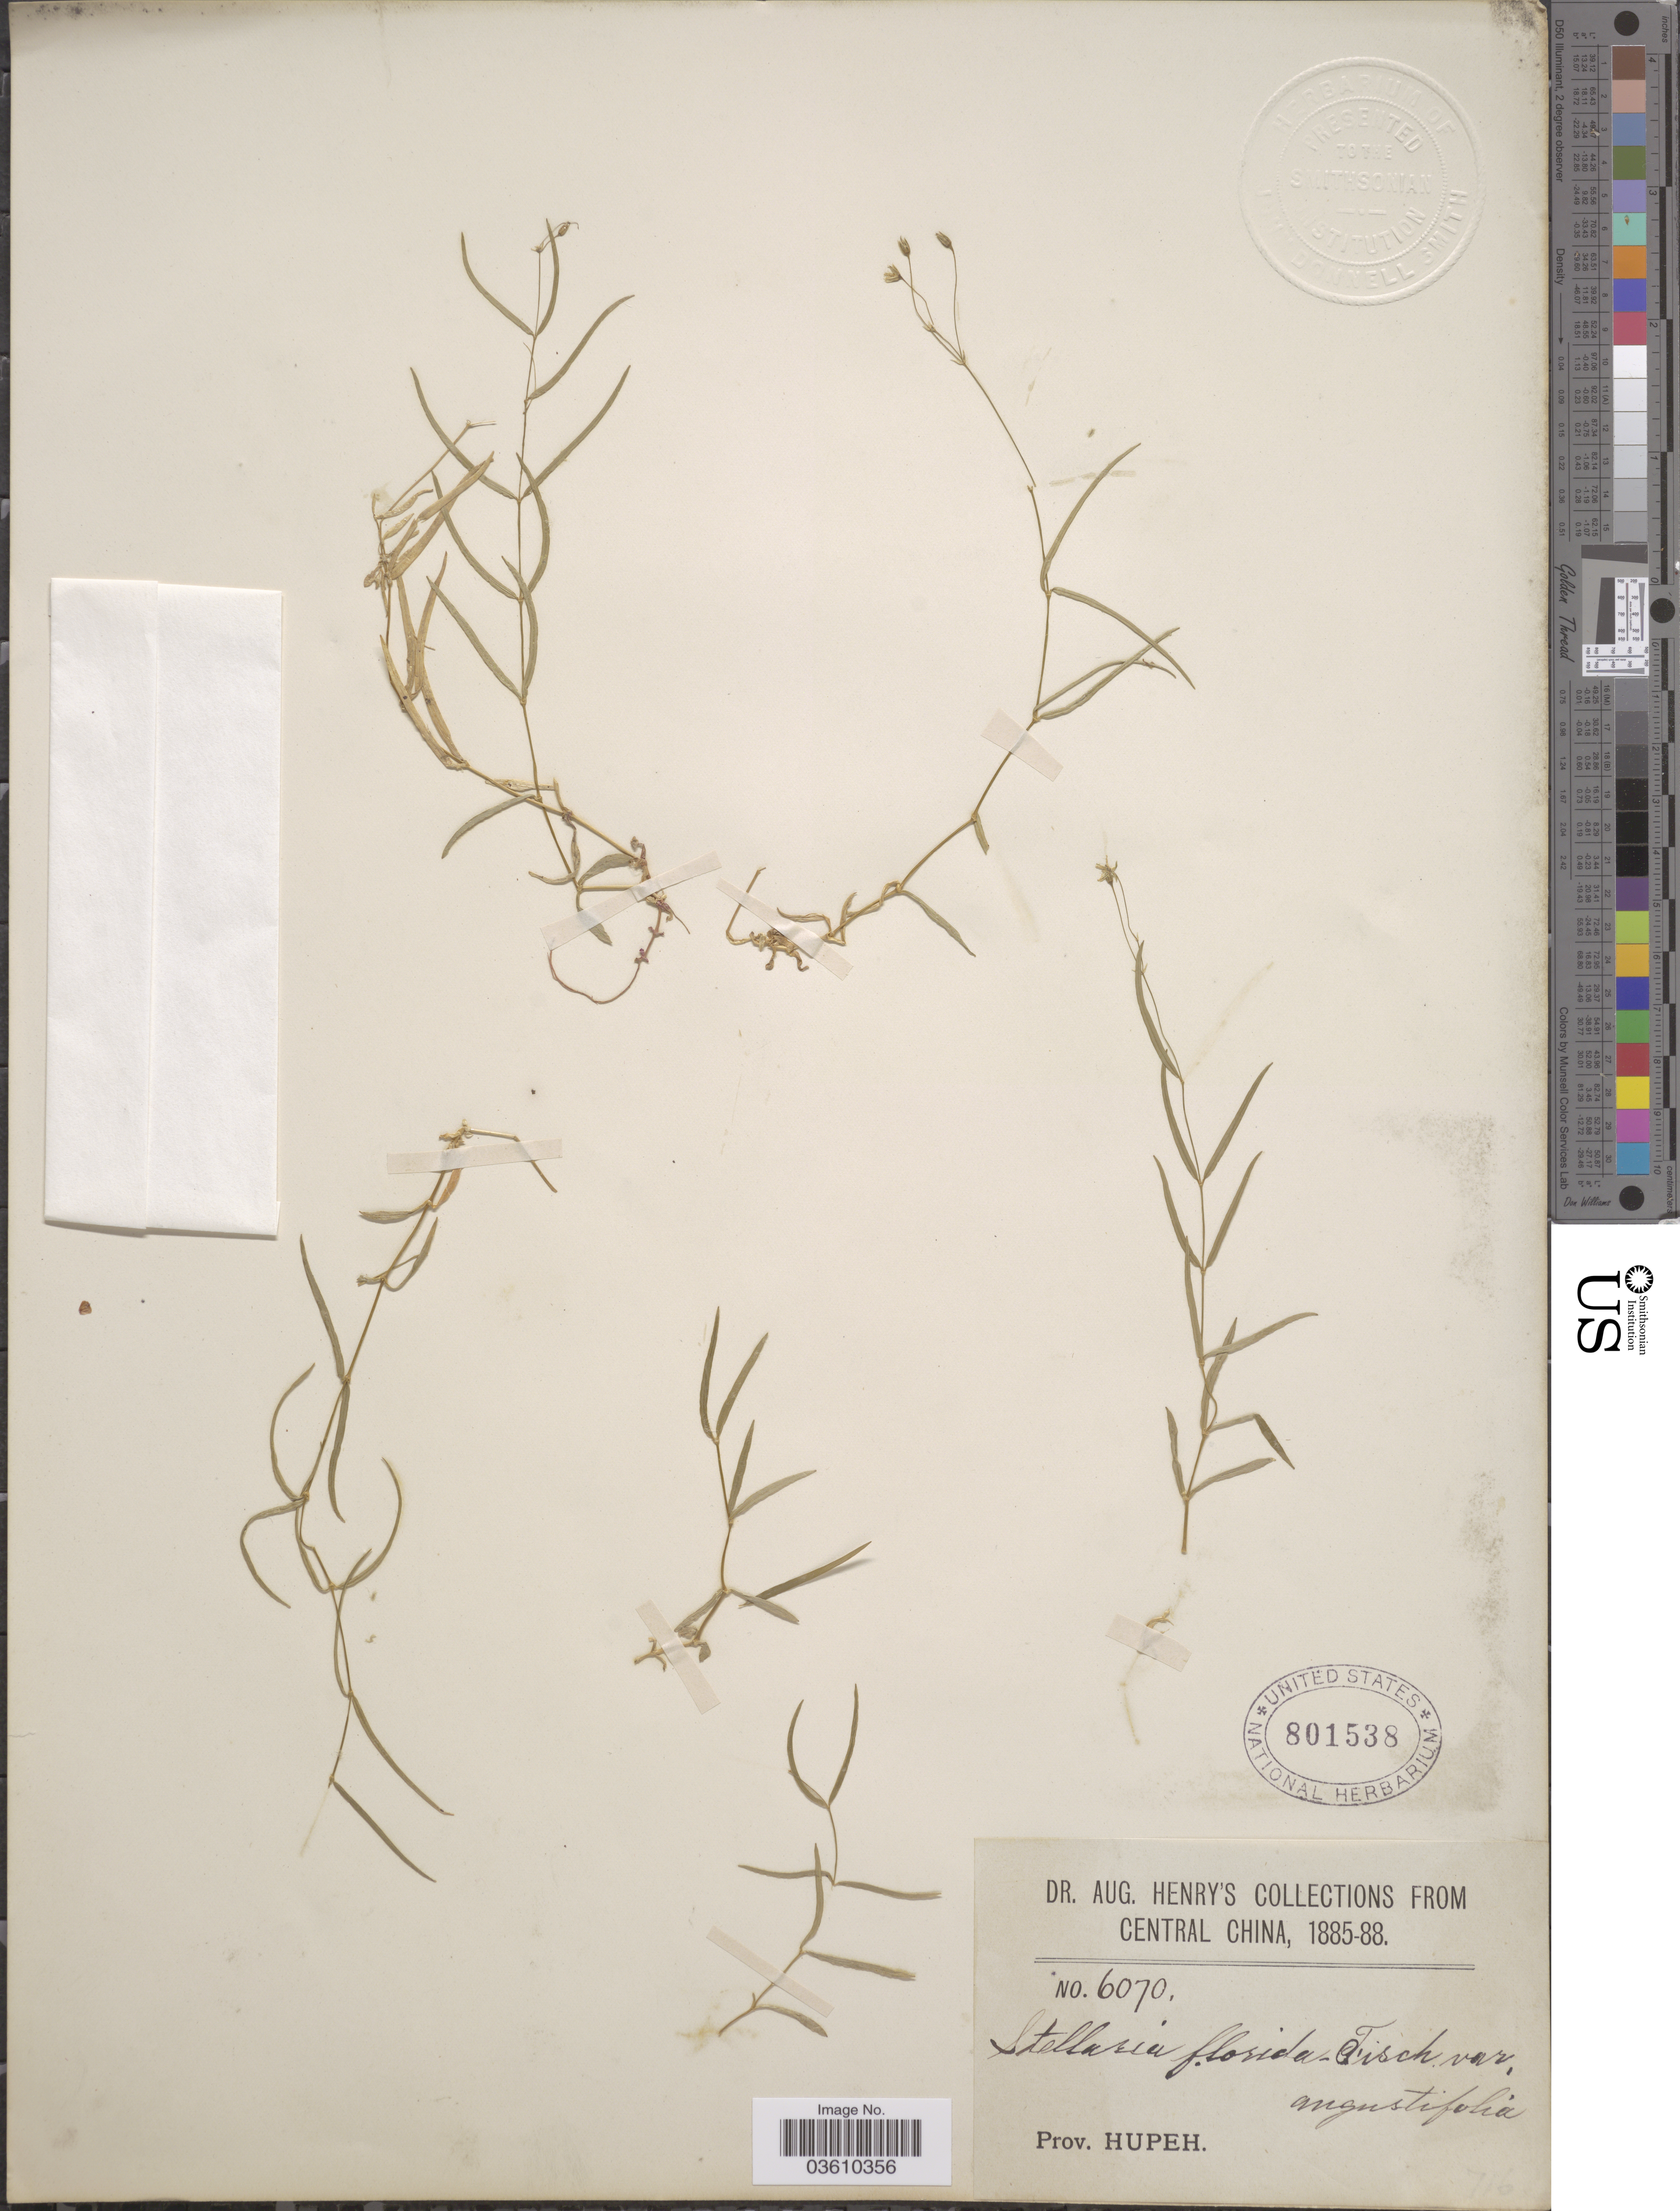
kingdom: Plantae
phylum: Tracheophyta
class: Magnoliopsida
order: Caryophyllales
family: Caryophyllaceae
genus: Stellaria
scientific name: Stellaria florida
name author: Fisch.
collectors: A. Henry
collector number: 6070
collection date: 1885/1888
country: China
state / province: Hubei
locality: Central China. Prov. Hupeh.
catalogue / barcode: US 801538